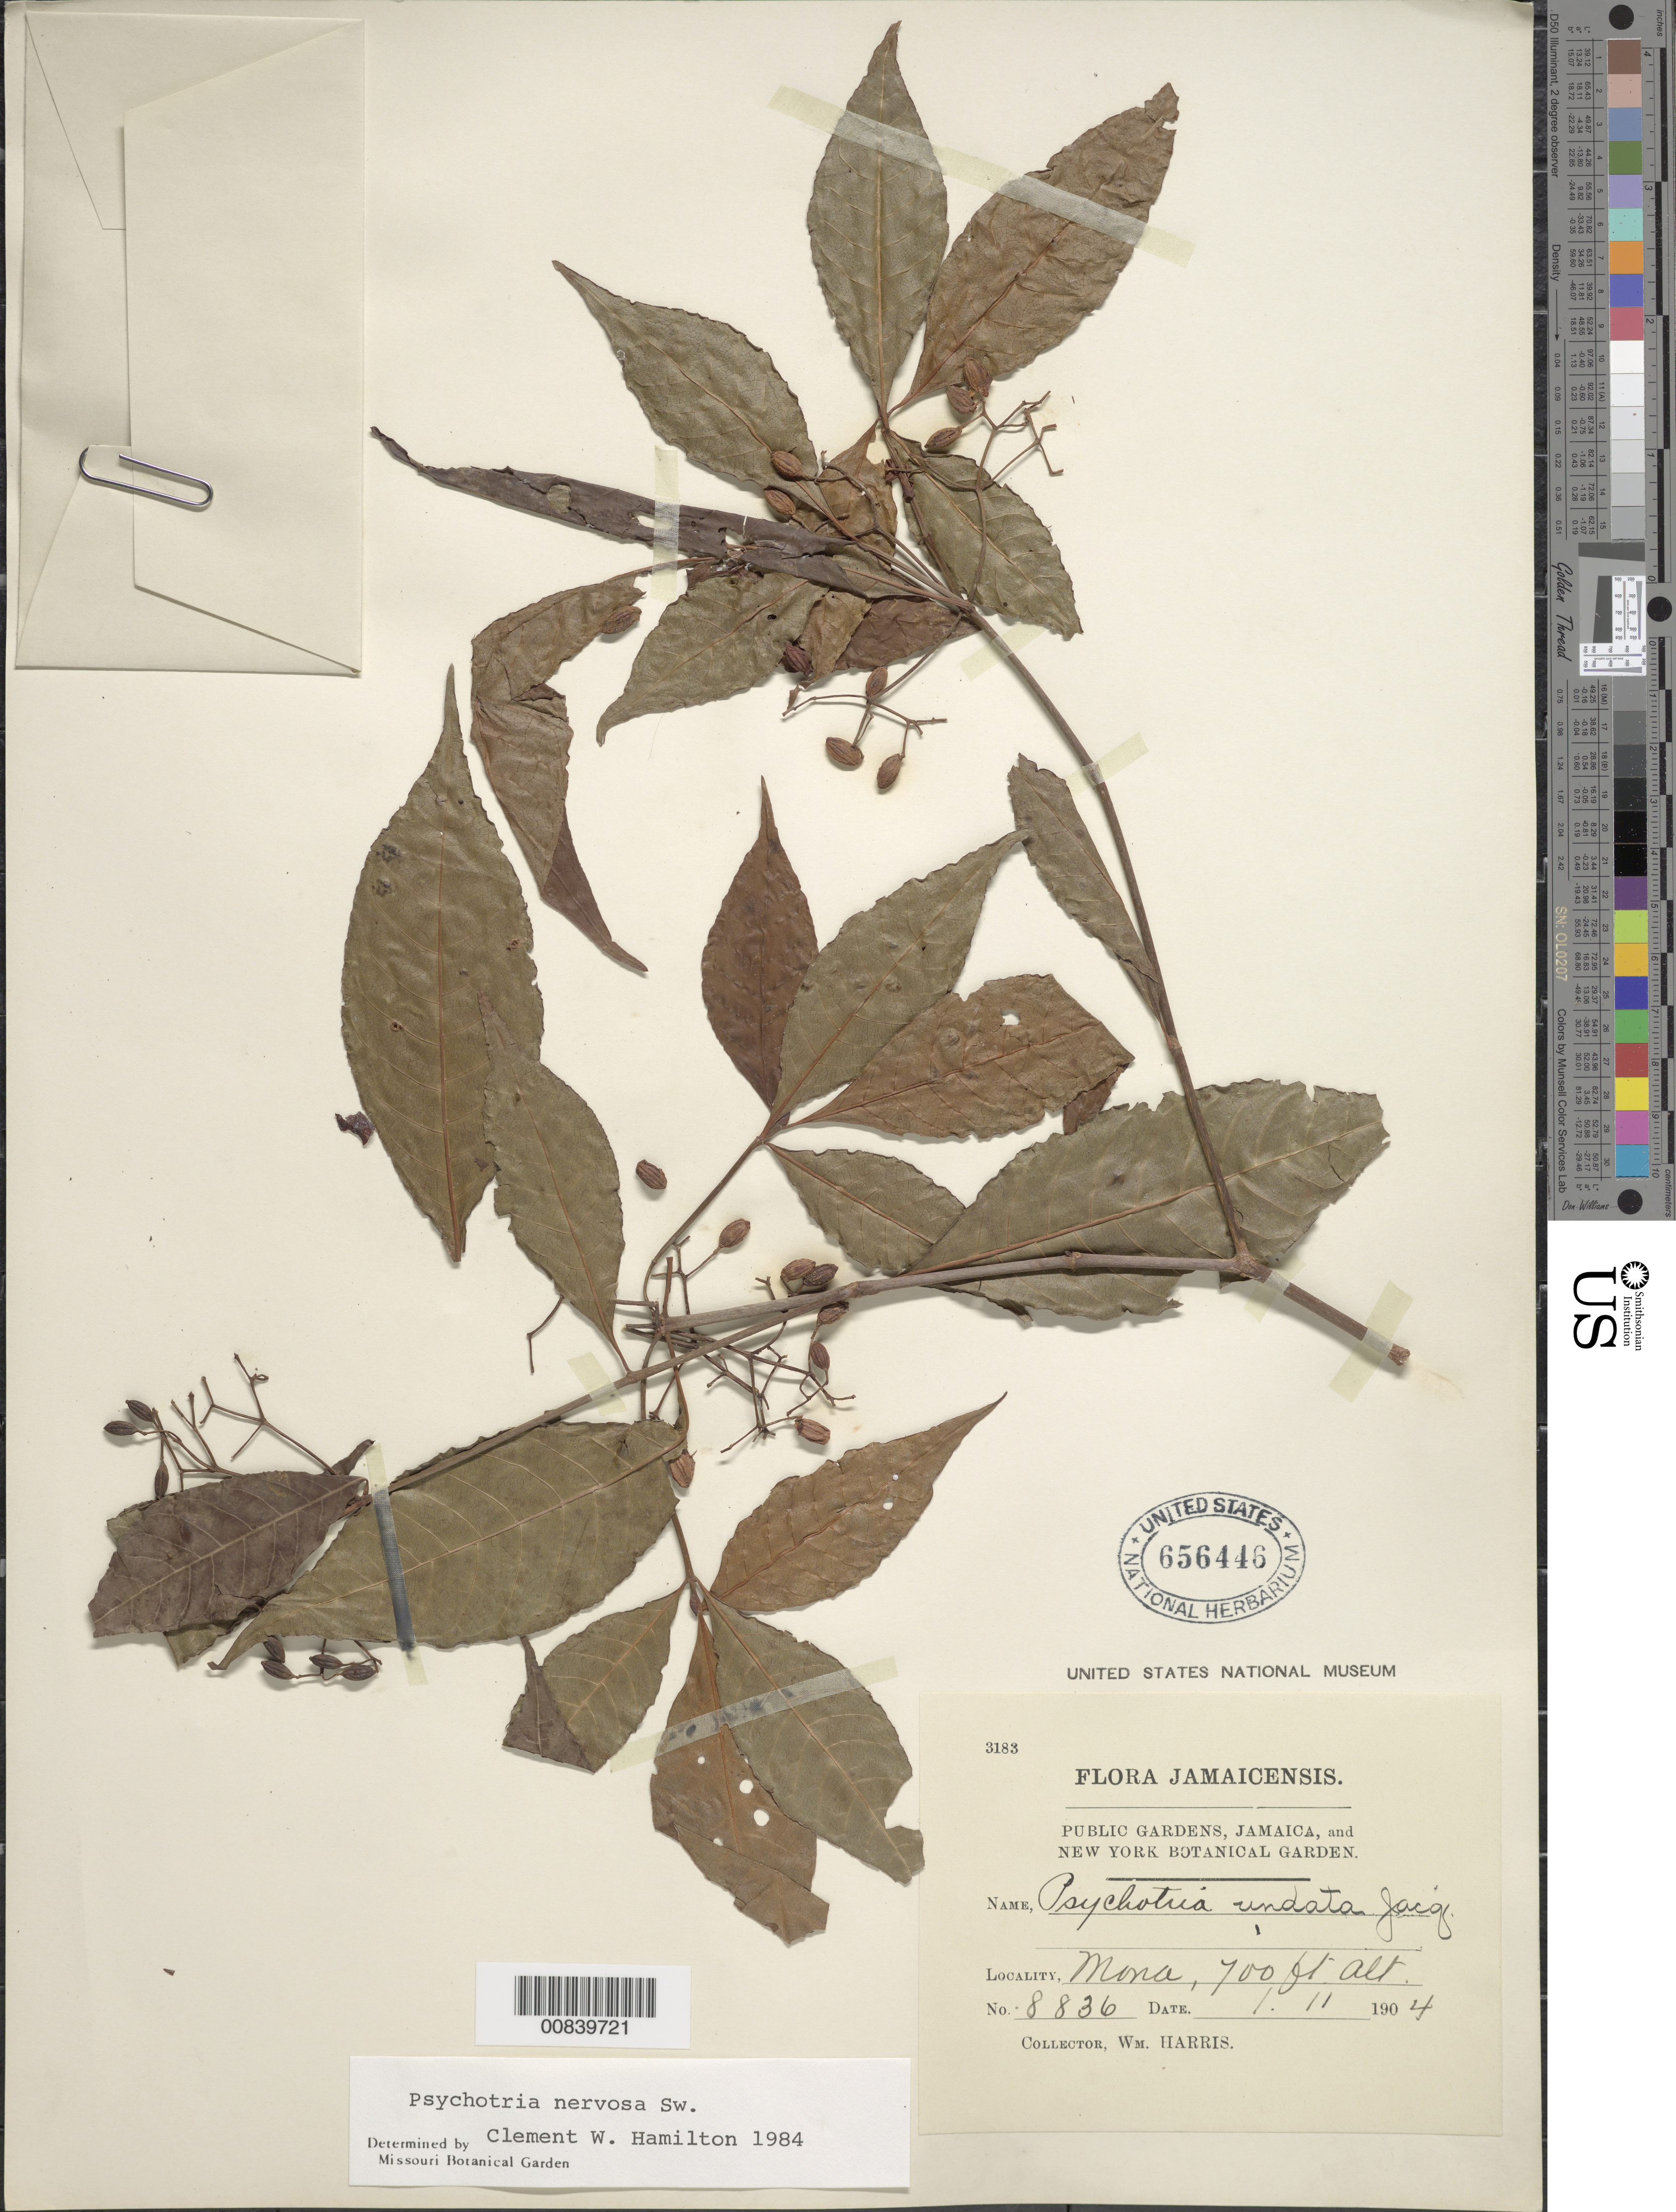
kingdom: Plantae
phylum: Tracheophyta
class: Magnoliopsida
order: Gentianales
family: Rubiaceae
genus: Psychotria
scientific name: Psychotria nervosa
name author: Sw.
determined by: Hamilton, C. W.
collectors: W. H. Harris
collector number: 8836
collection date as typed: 01 Nov 1904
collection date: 1904-11-01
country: Jamaica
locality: Mona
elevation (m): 213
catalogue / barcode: US 656336